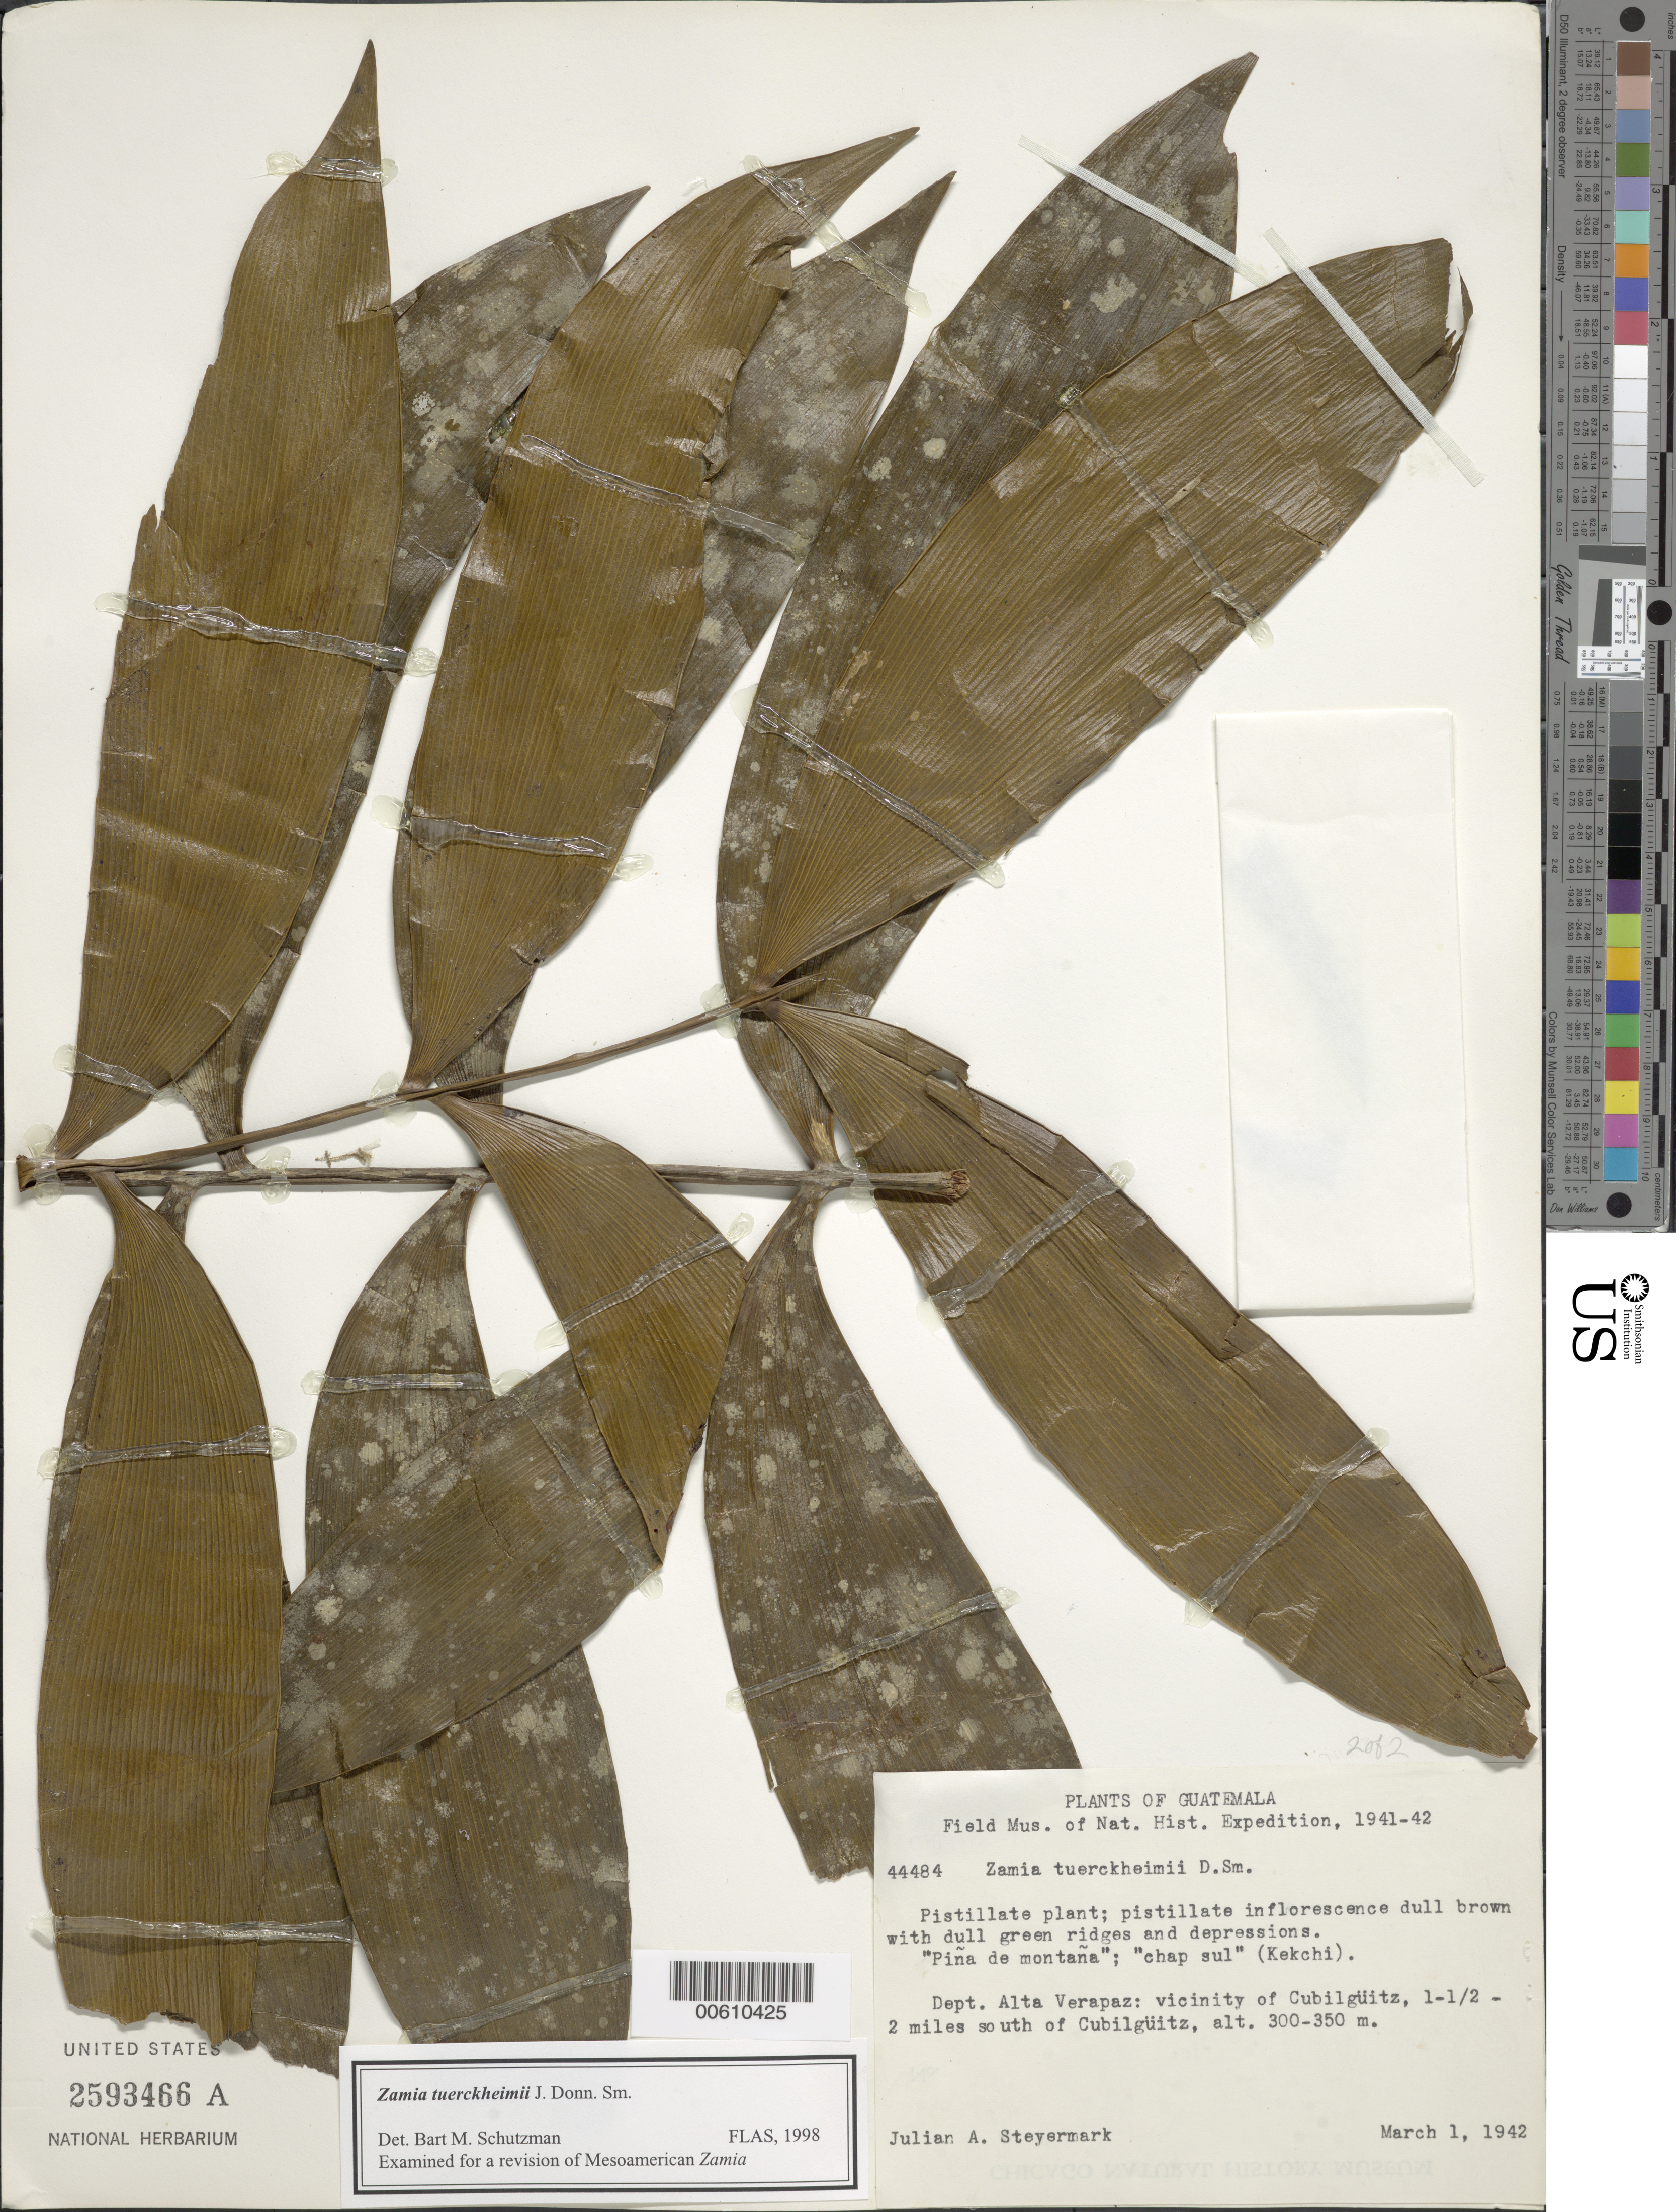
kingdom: Plantae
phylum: Tracheophyta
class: Cycadopsida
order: Cycadales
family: Zamiaceae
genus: Zamia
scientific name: Zamia tuerckheimii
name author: Donn. Sm.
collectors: J. Steyermark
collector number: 44484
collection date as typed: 01 Mar 1942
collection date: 1942-03-01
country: Guatemala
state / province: Alta Verapaz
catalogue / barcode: US 2593466A